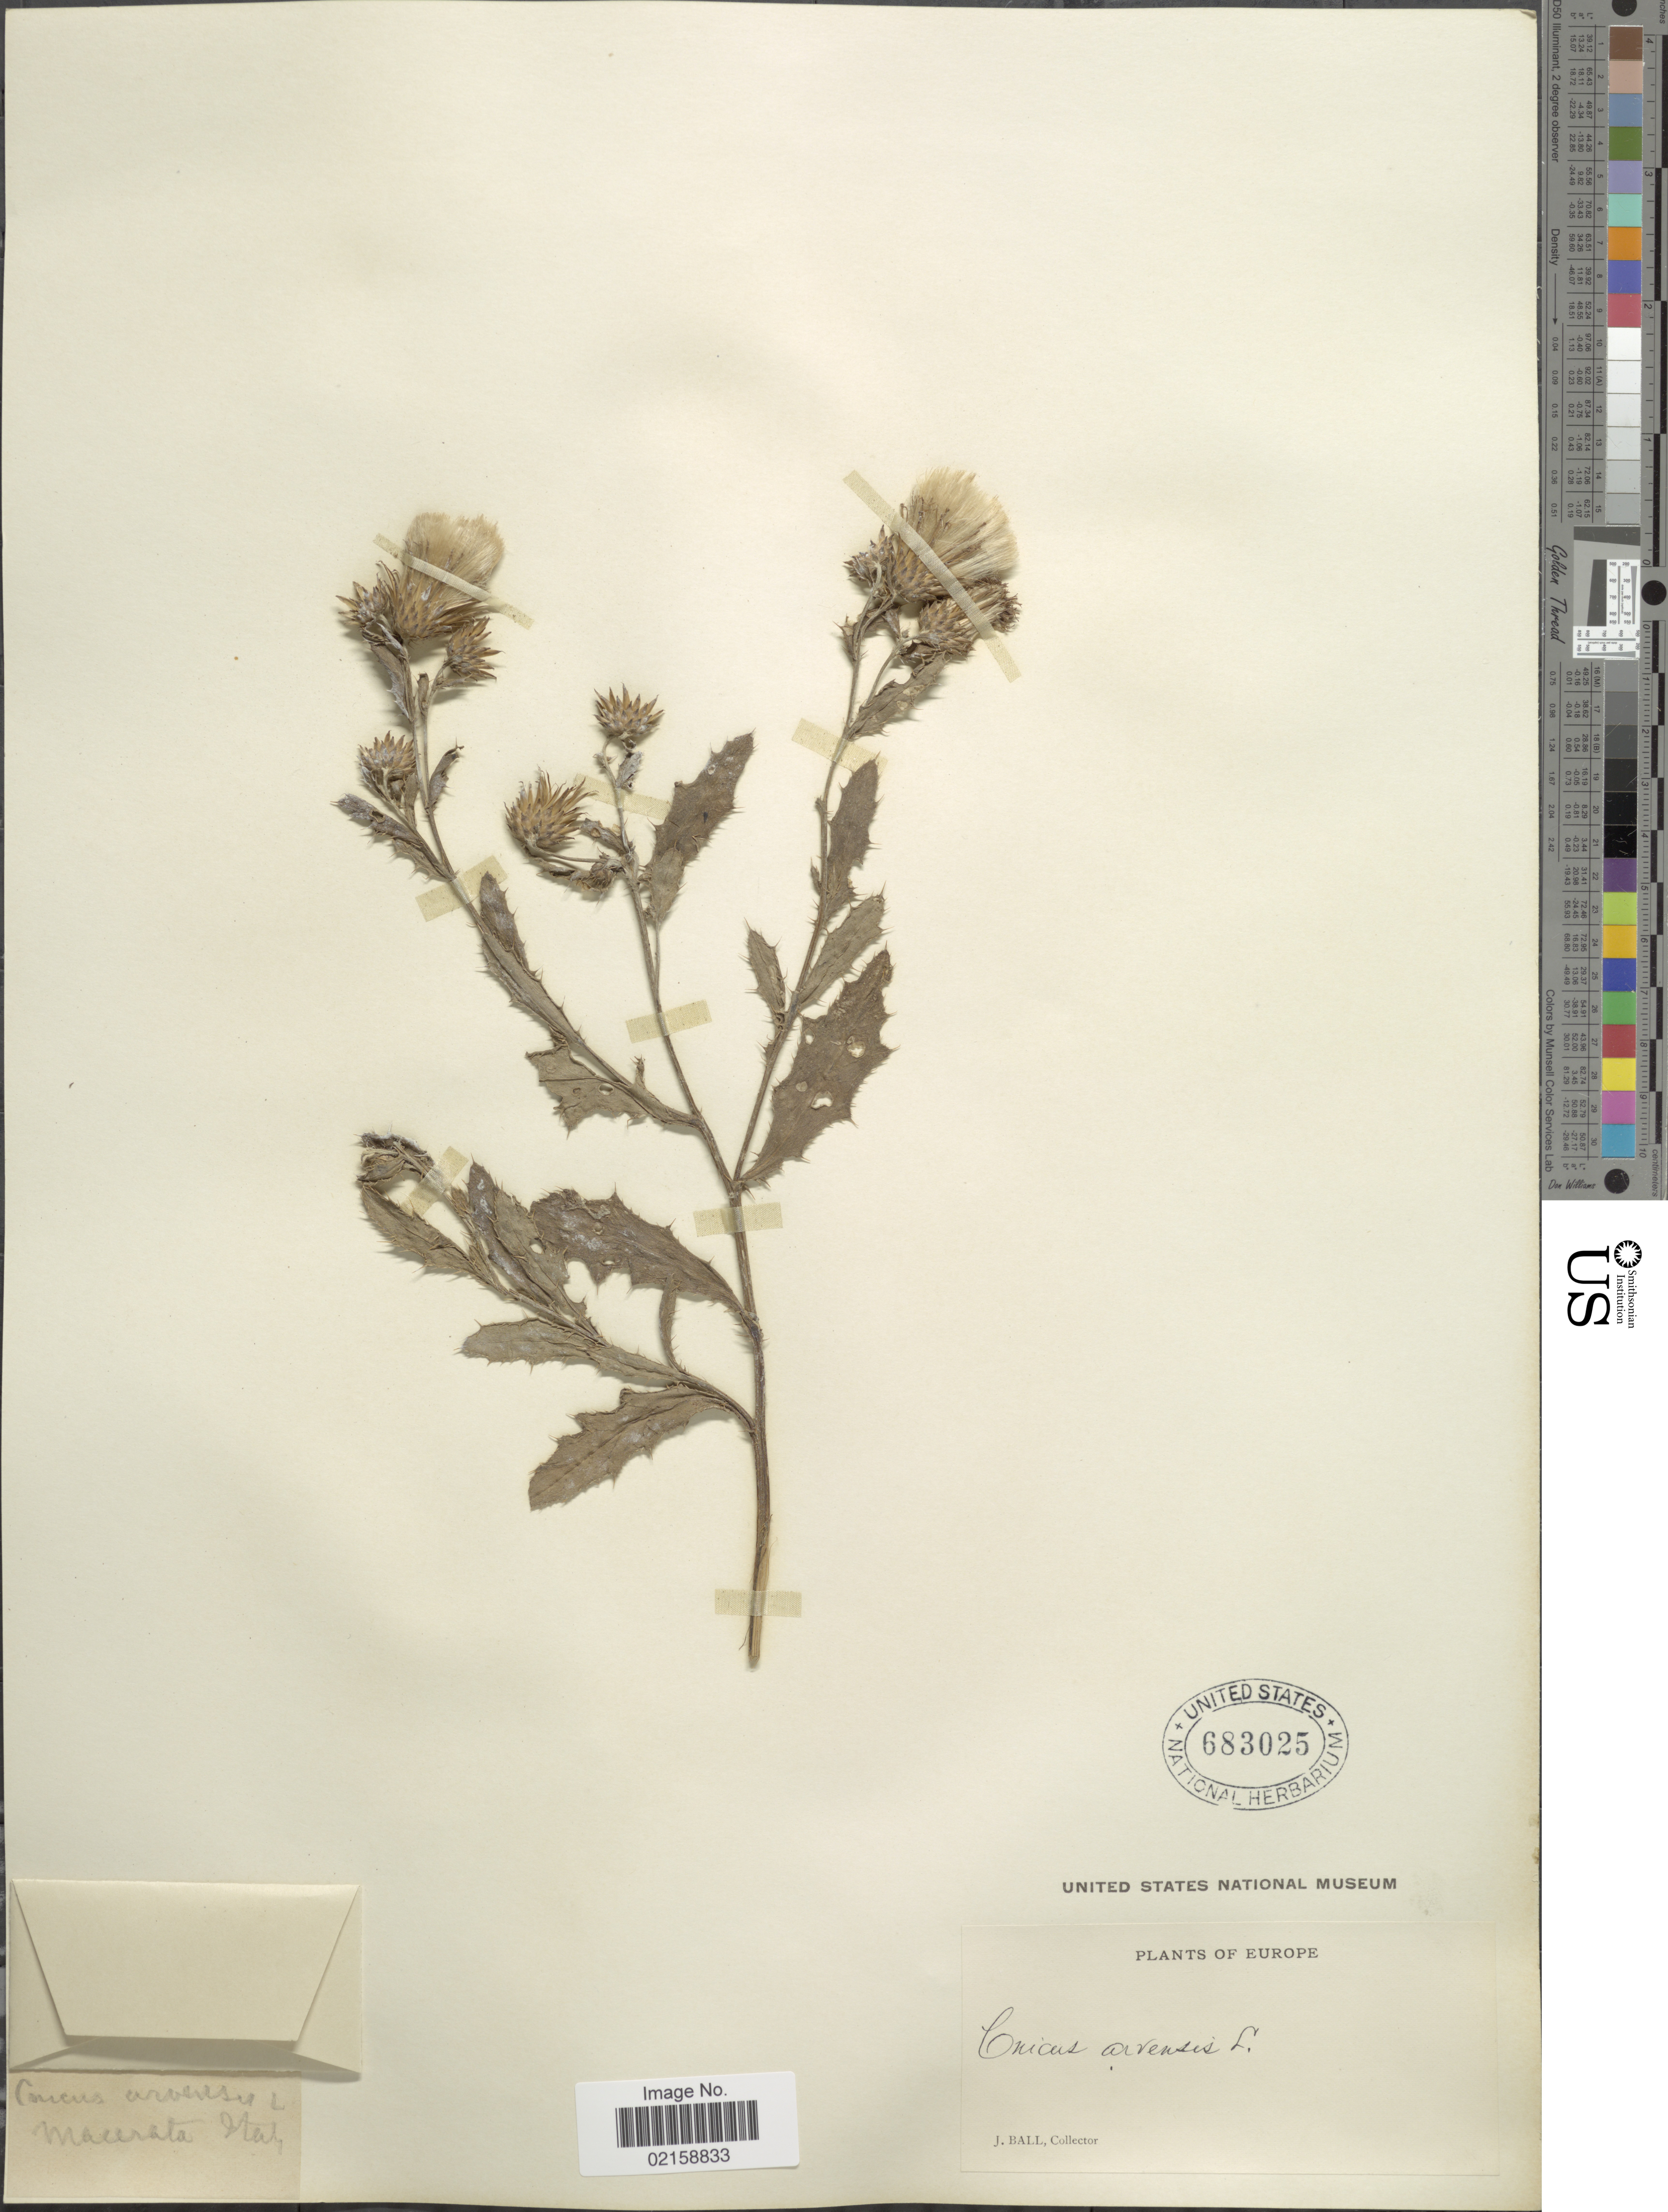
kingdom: Plantae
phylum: Tracheophyta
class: Magnoliopsida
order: Asterales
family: Asteraceae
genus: Cirsium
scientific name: Cirsium arvense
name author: (L.) Scop.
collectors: J. Ball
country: Italy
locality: Macerta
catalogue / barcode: US 683025